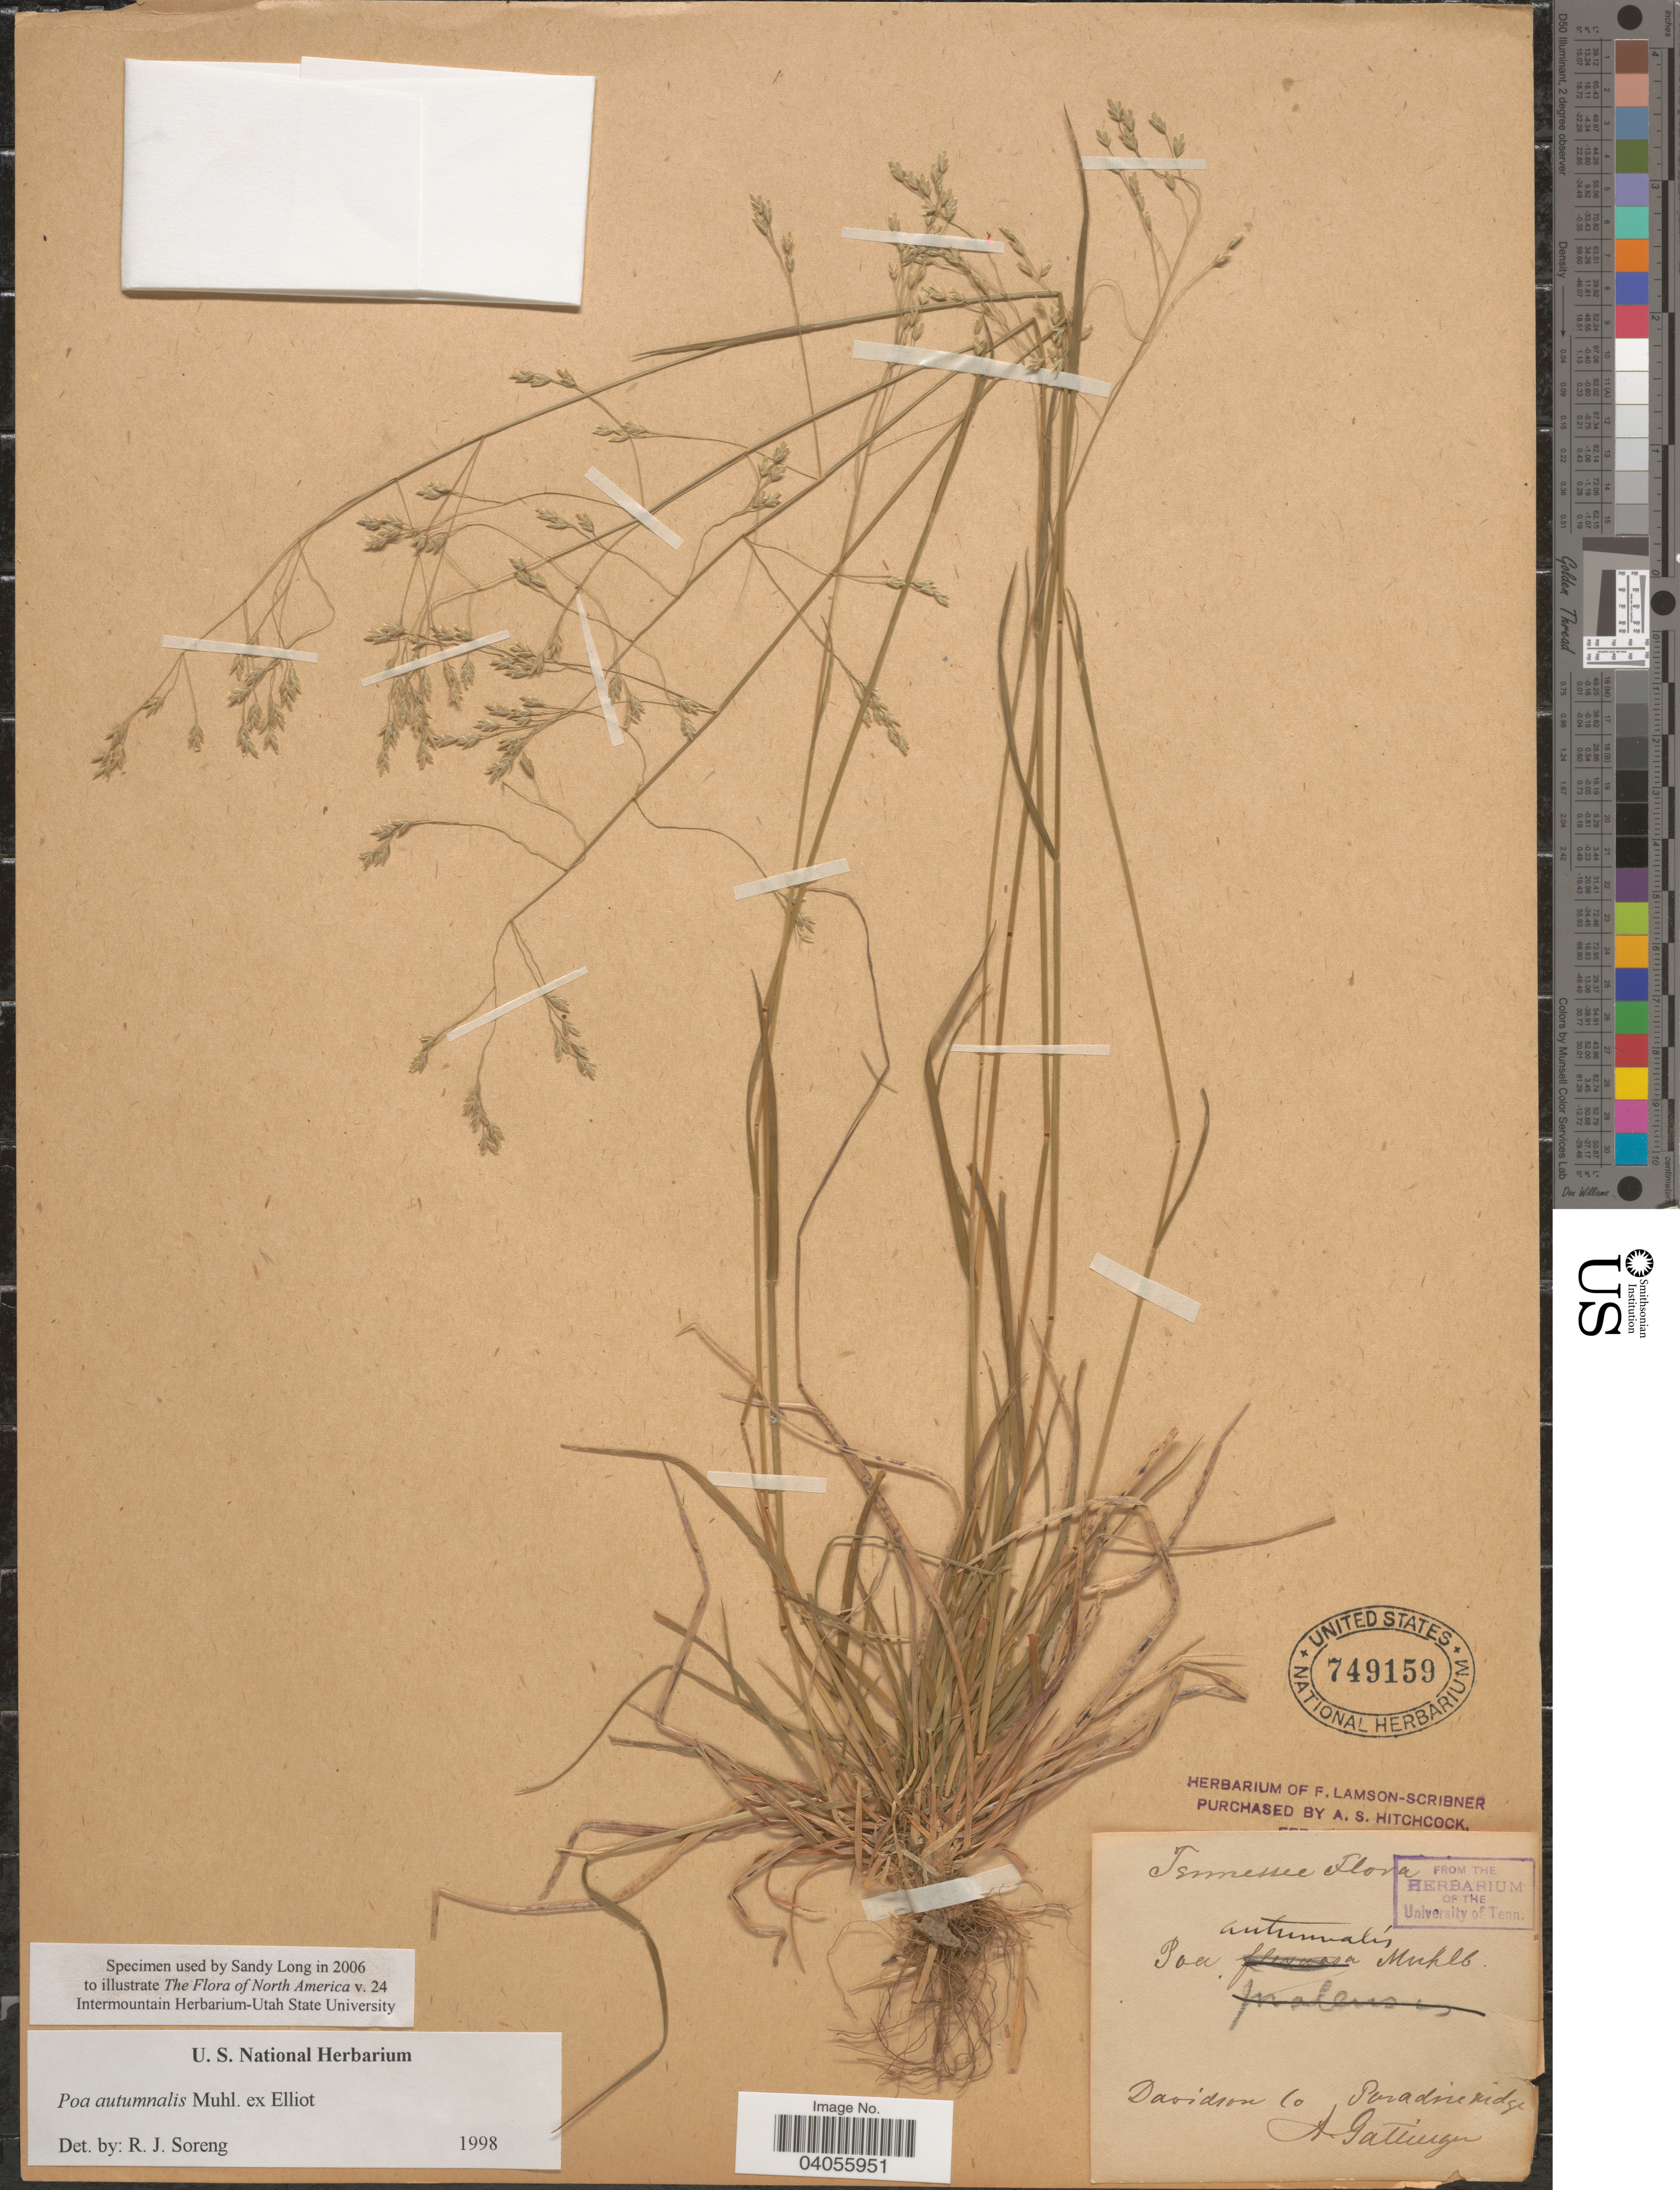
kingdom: Plantae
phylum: Tracheophyta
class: Liliopsida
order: Poales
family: Poaceae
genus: Poa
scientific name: Poa autumnalis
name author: Muhl. ex Elliott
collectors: A. Gattinger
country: United States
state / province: Tennessee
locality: Davidson Co, Paradise Ridge.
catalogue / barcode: US 749159